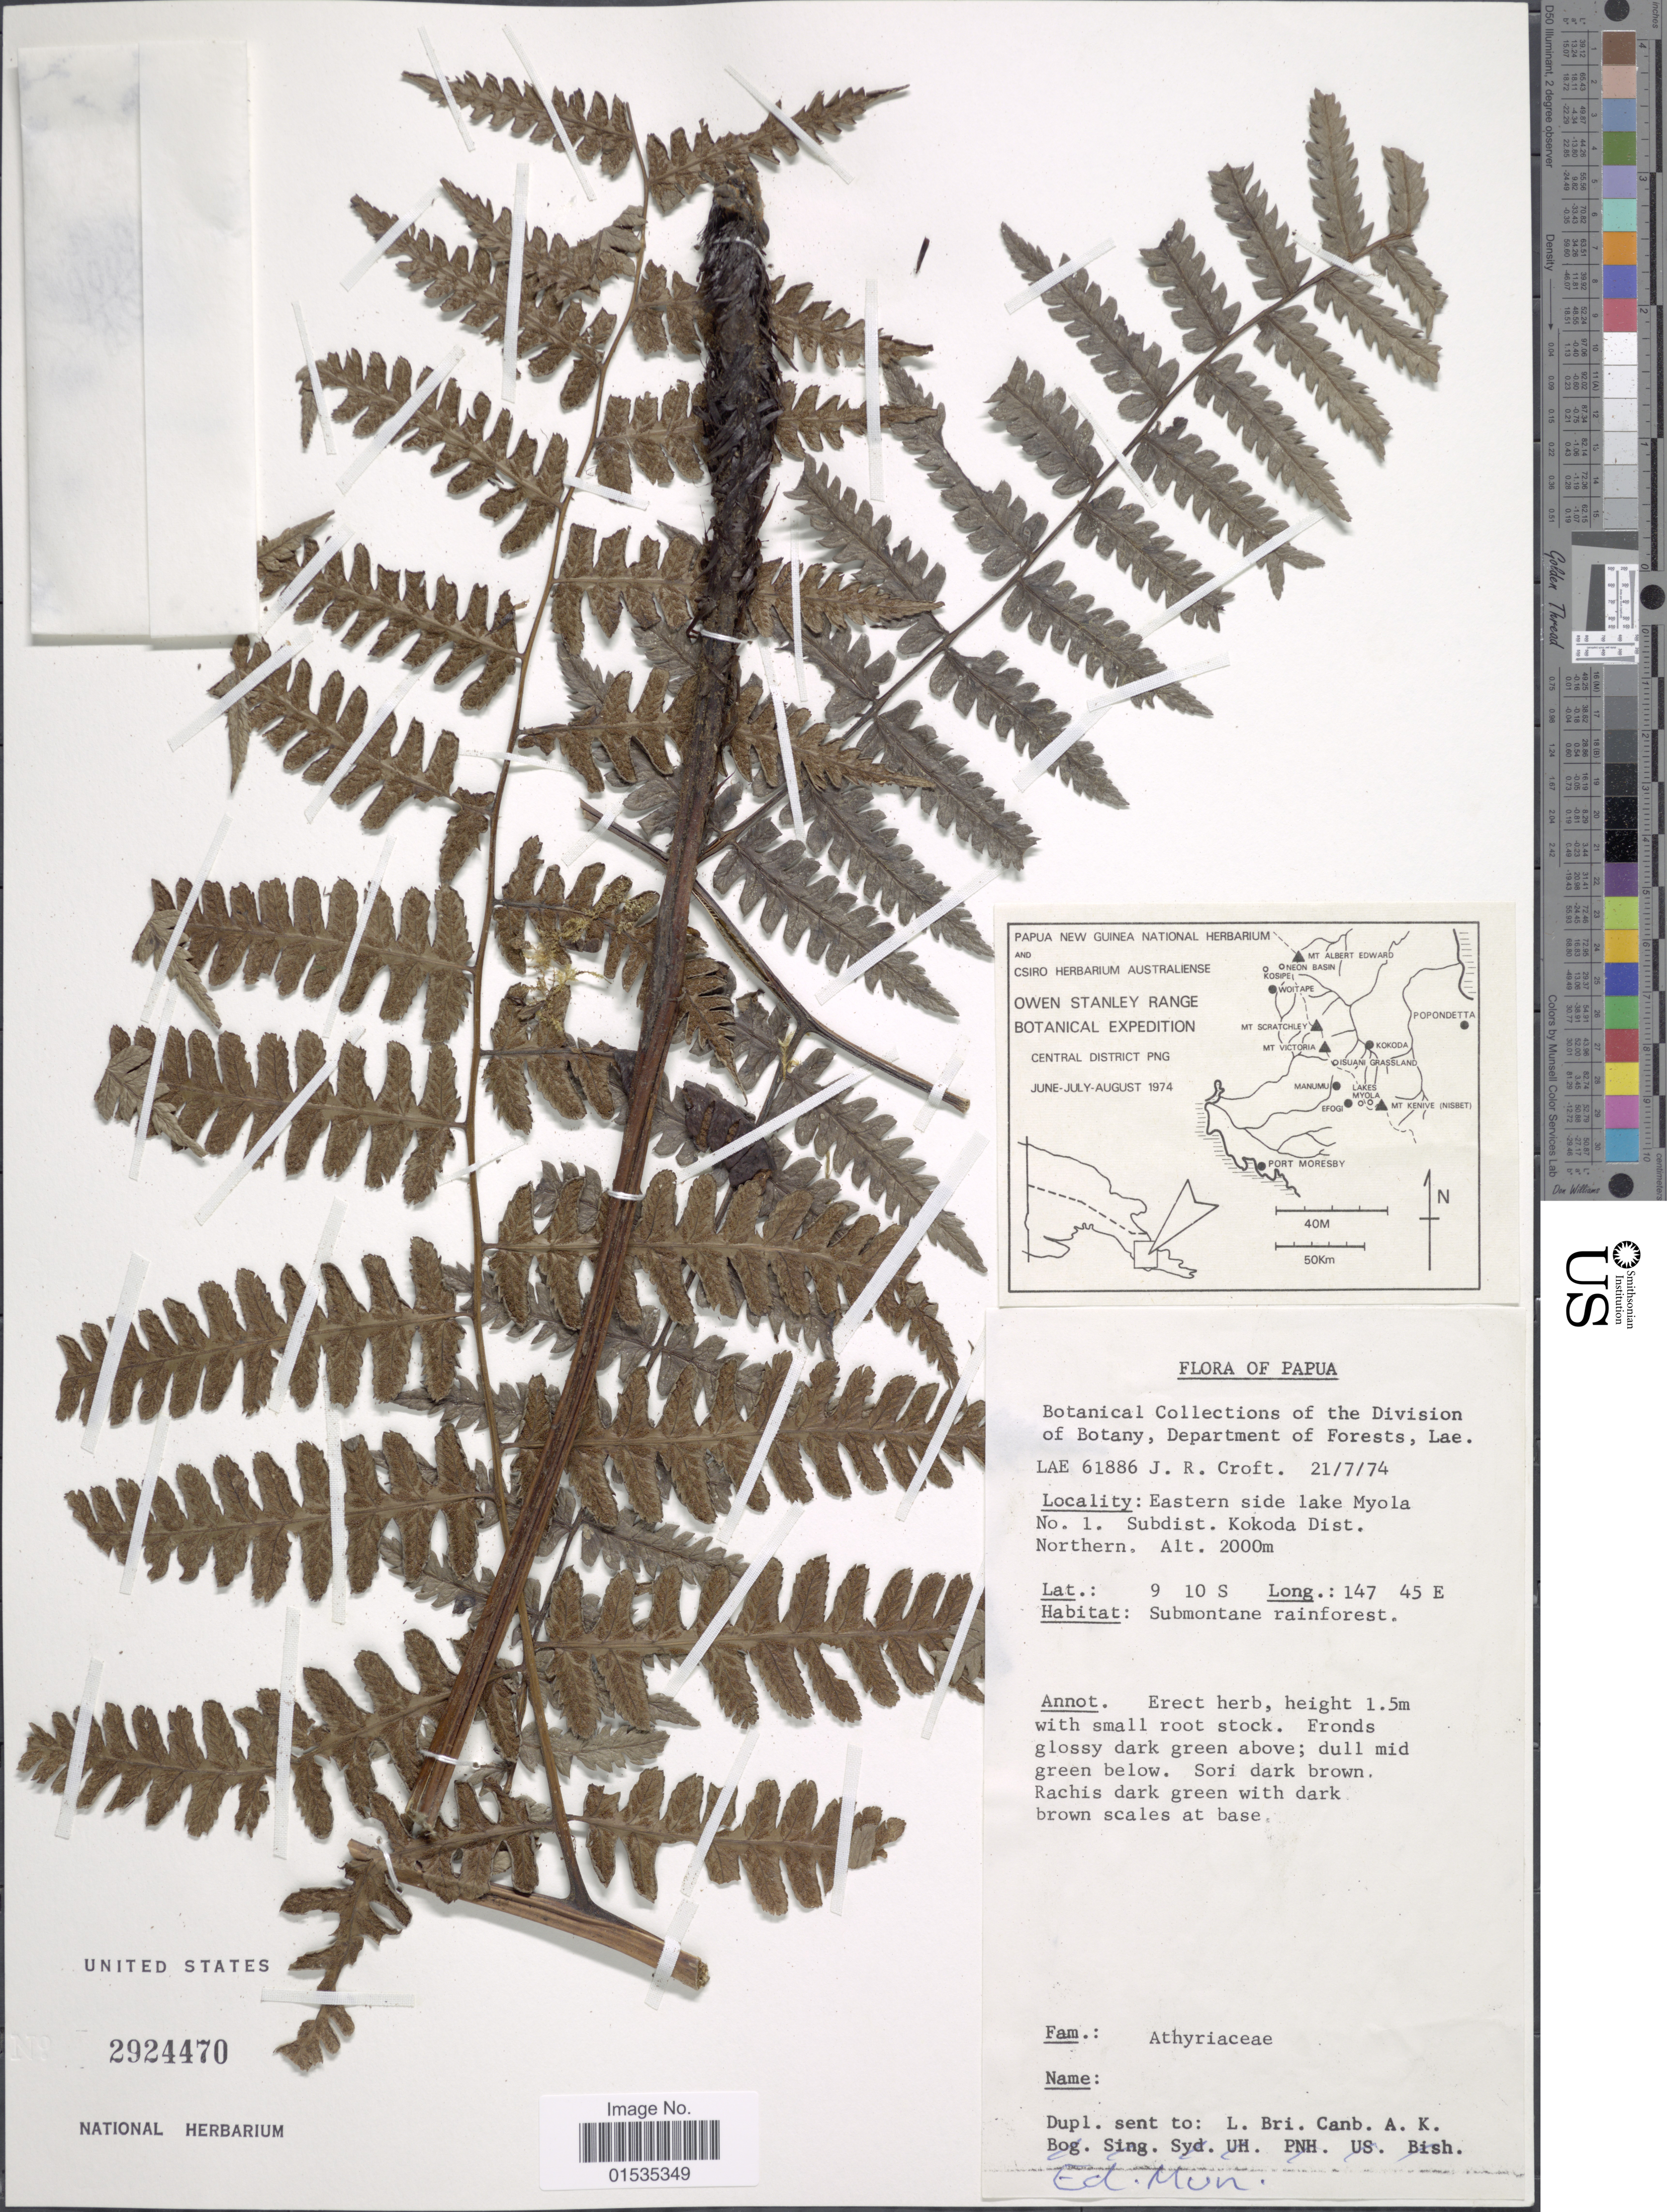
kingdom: Plantae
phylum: Tracheophyta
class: Polypodiopsida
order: Polypodiales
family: Athyriaceae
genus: Diplazium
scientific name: Diplazium sp.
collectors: J. R. Croft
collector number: LAE 61886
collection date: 1974-07-21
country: Papua New Guinea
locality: Eastern side lake Myola, Subdust. Kokoda dist.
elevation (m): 2000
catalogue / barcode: US 2924470